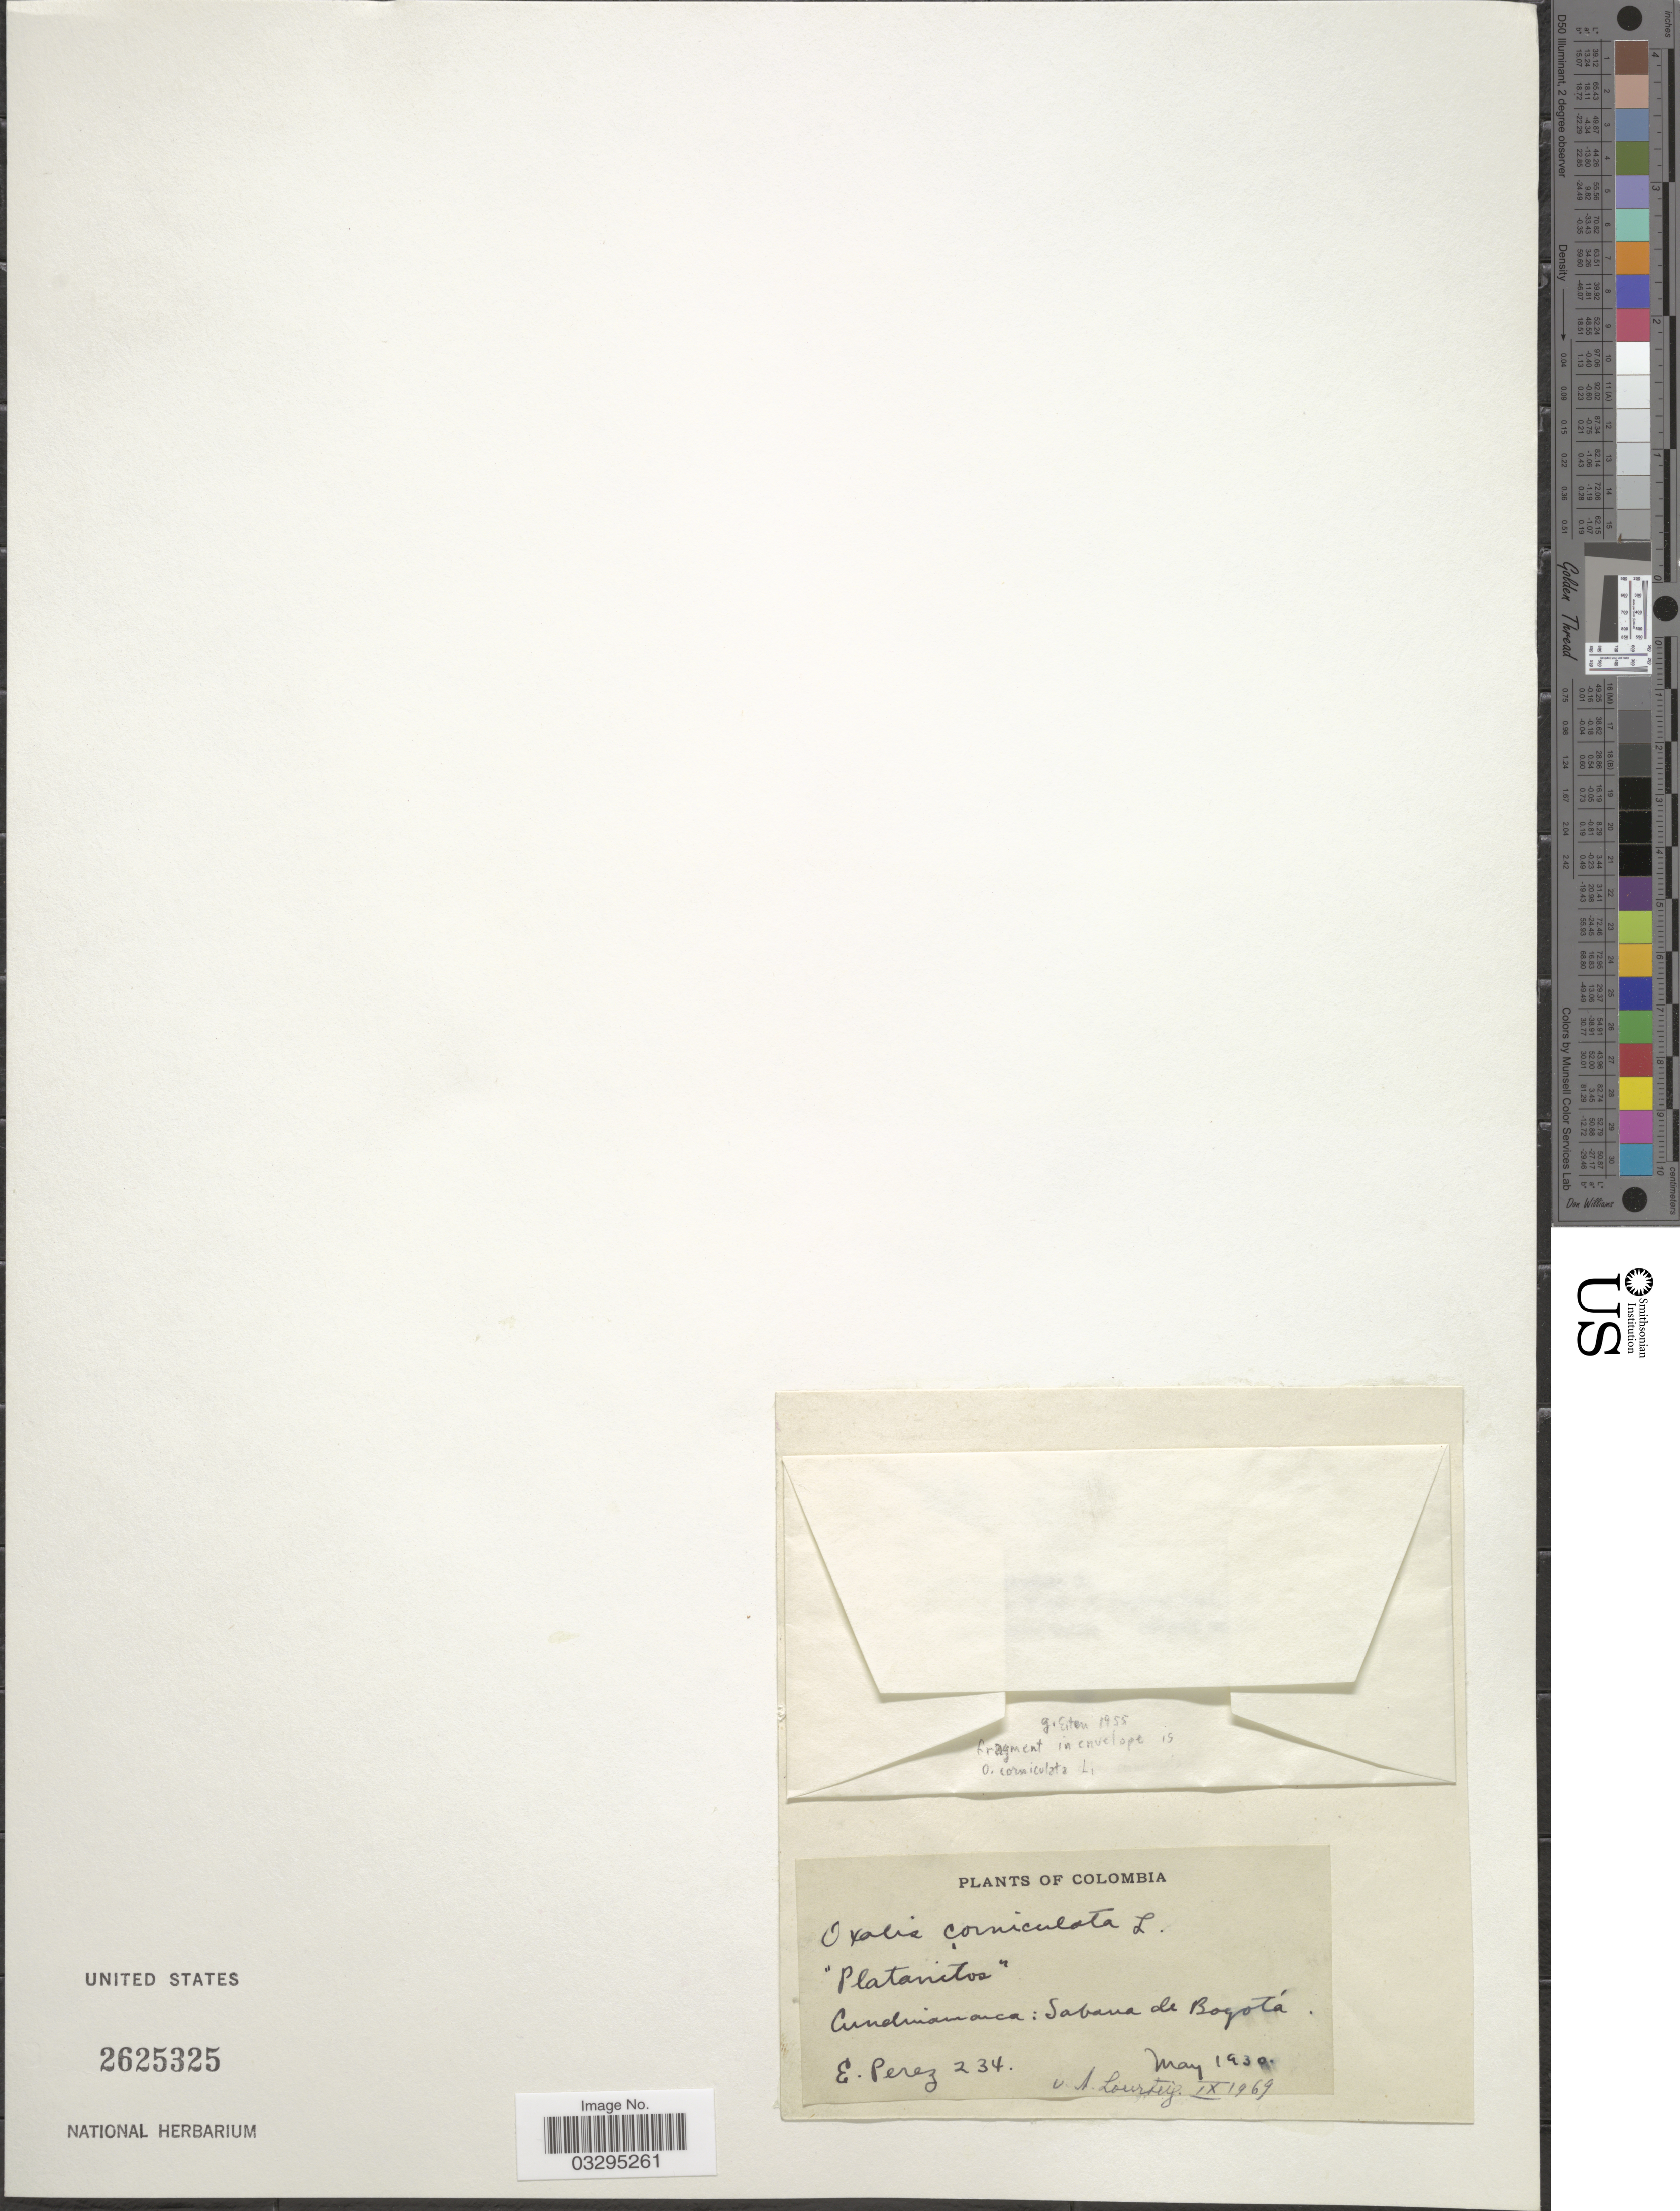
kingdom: Plantae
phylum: Tracheophyta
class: Magnoliopsida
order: Oxalidales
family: Oxalidaceae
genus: Oxalis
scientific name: Oxalis corniculata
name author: L.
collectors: E. Perez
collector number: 234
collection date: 1930-05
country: Colombia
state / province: Cundinamarca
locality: Sabana de Bogotá.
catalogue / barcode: US 2625325